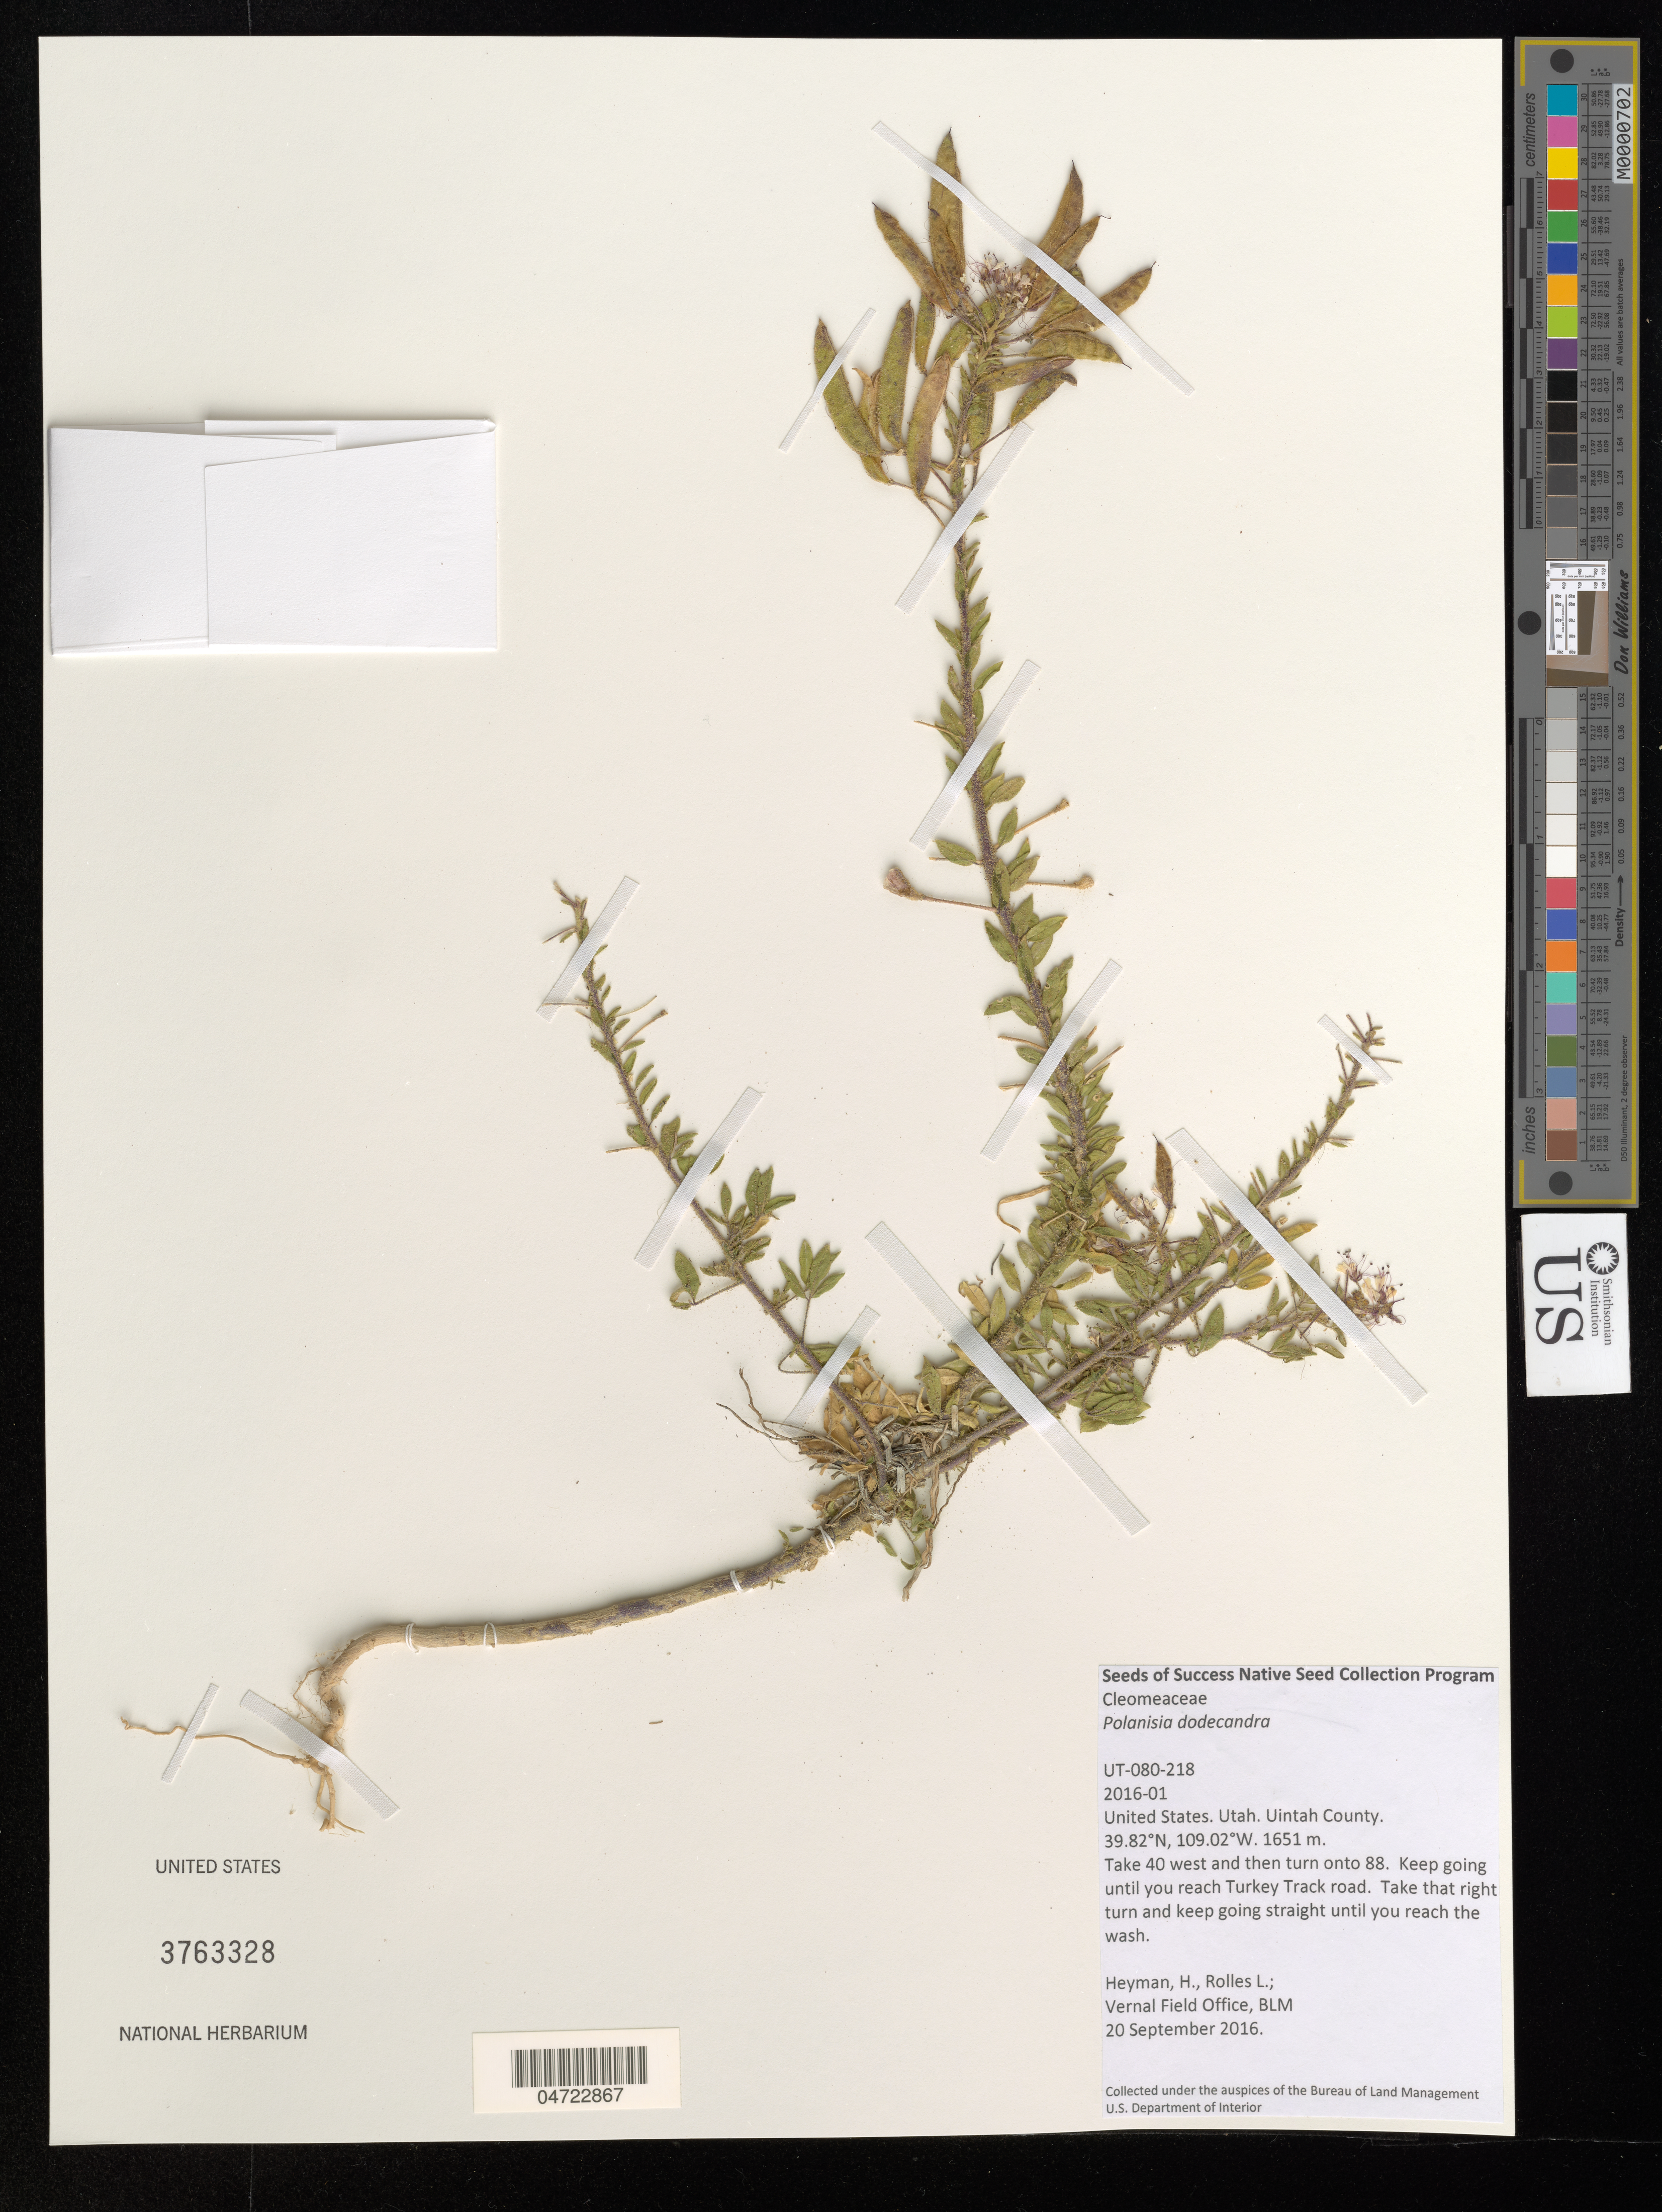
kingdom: Plantae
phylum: Tracheophyta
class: Magnoliopsida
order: Brassicales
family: Cleomaceae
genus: Polanisia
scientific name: Polanisia dodecandra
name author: (L.) DC.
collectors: H. Heyman & L. Rolles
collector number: UT-080-218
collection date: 2016-09-20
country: United States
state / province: Utah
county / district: Uintah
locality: Uintah County. Take 40 west and then turn onto 88. Keep going until you reach Turkey Track road. Take that right turn and keep going straight until you reach the wash.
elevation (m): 1651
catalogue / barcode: US 3763328